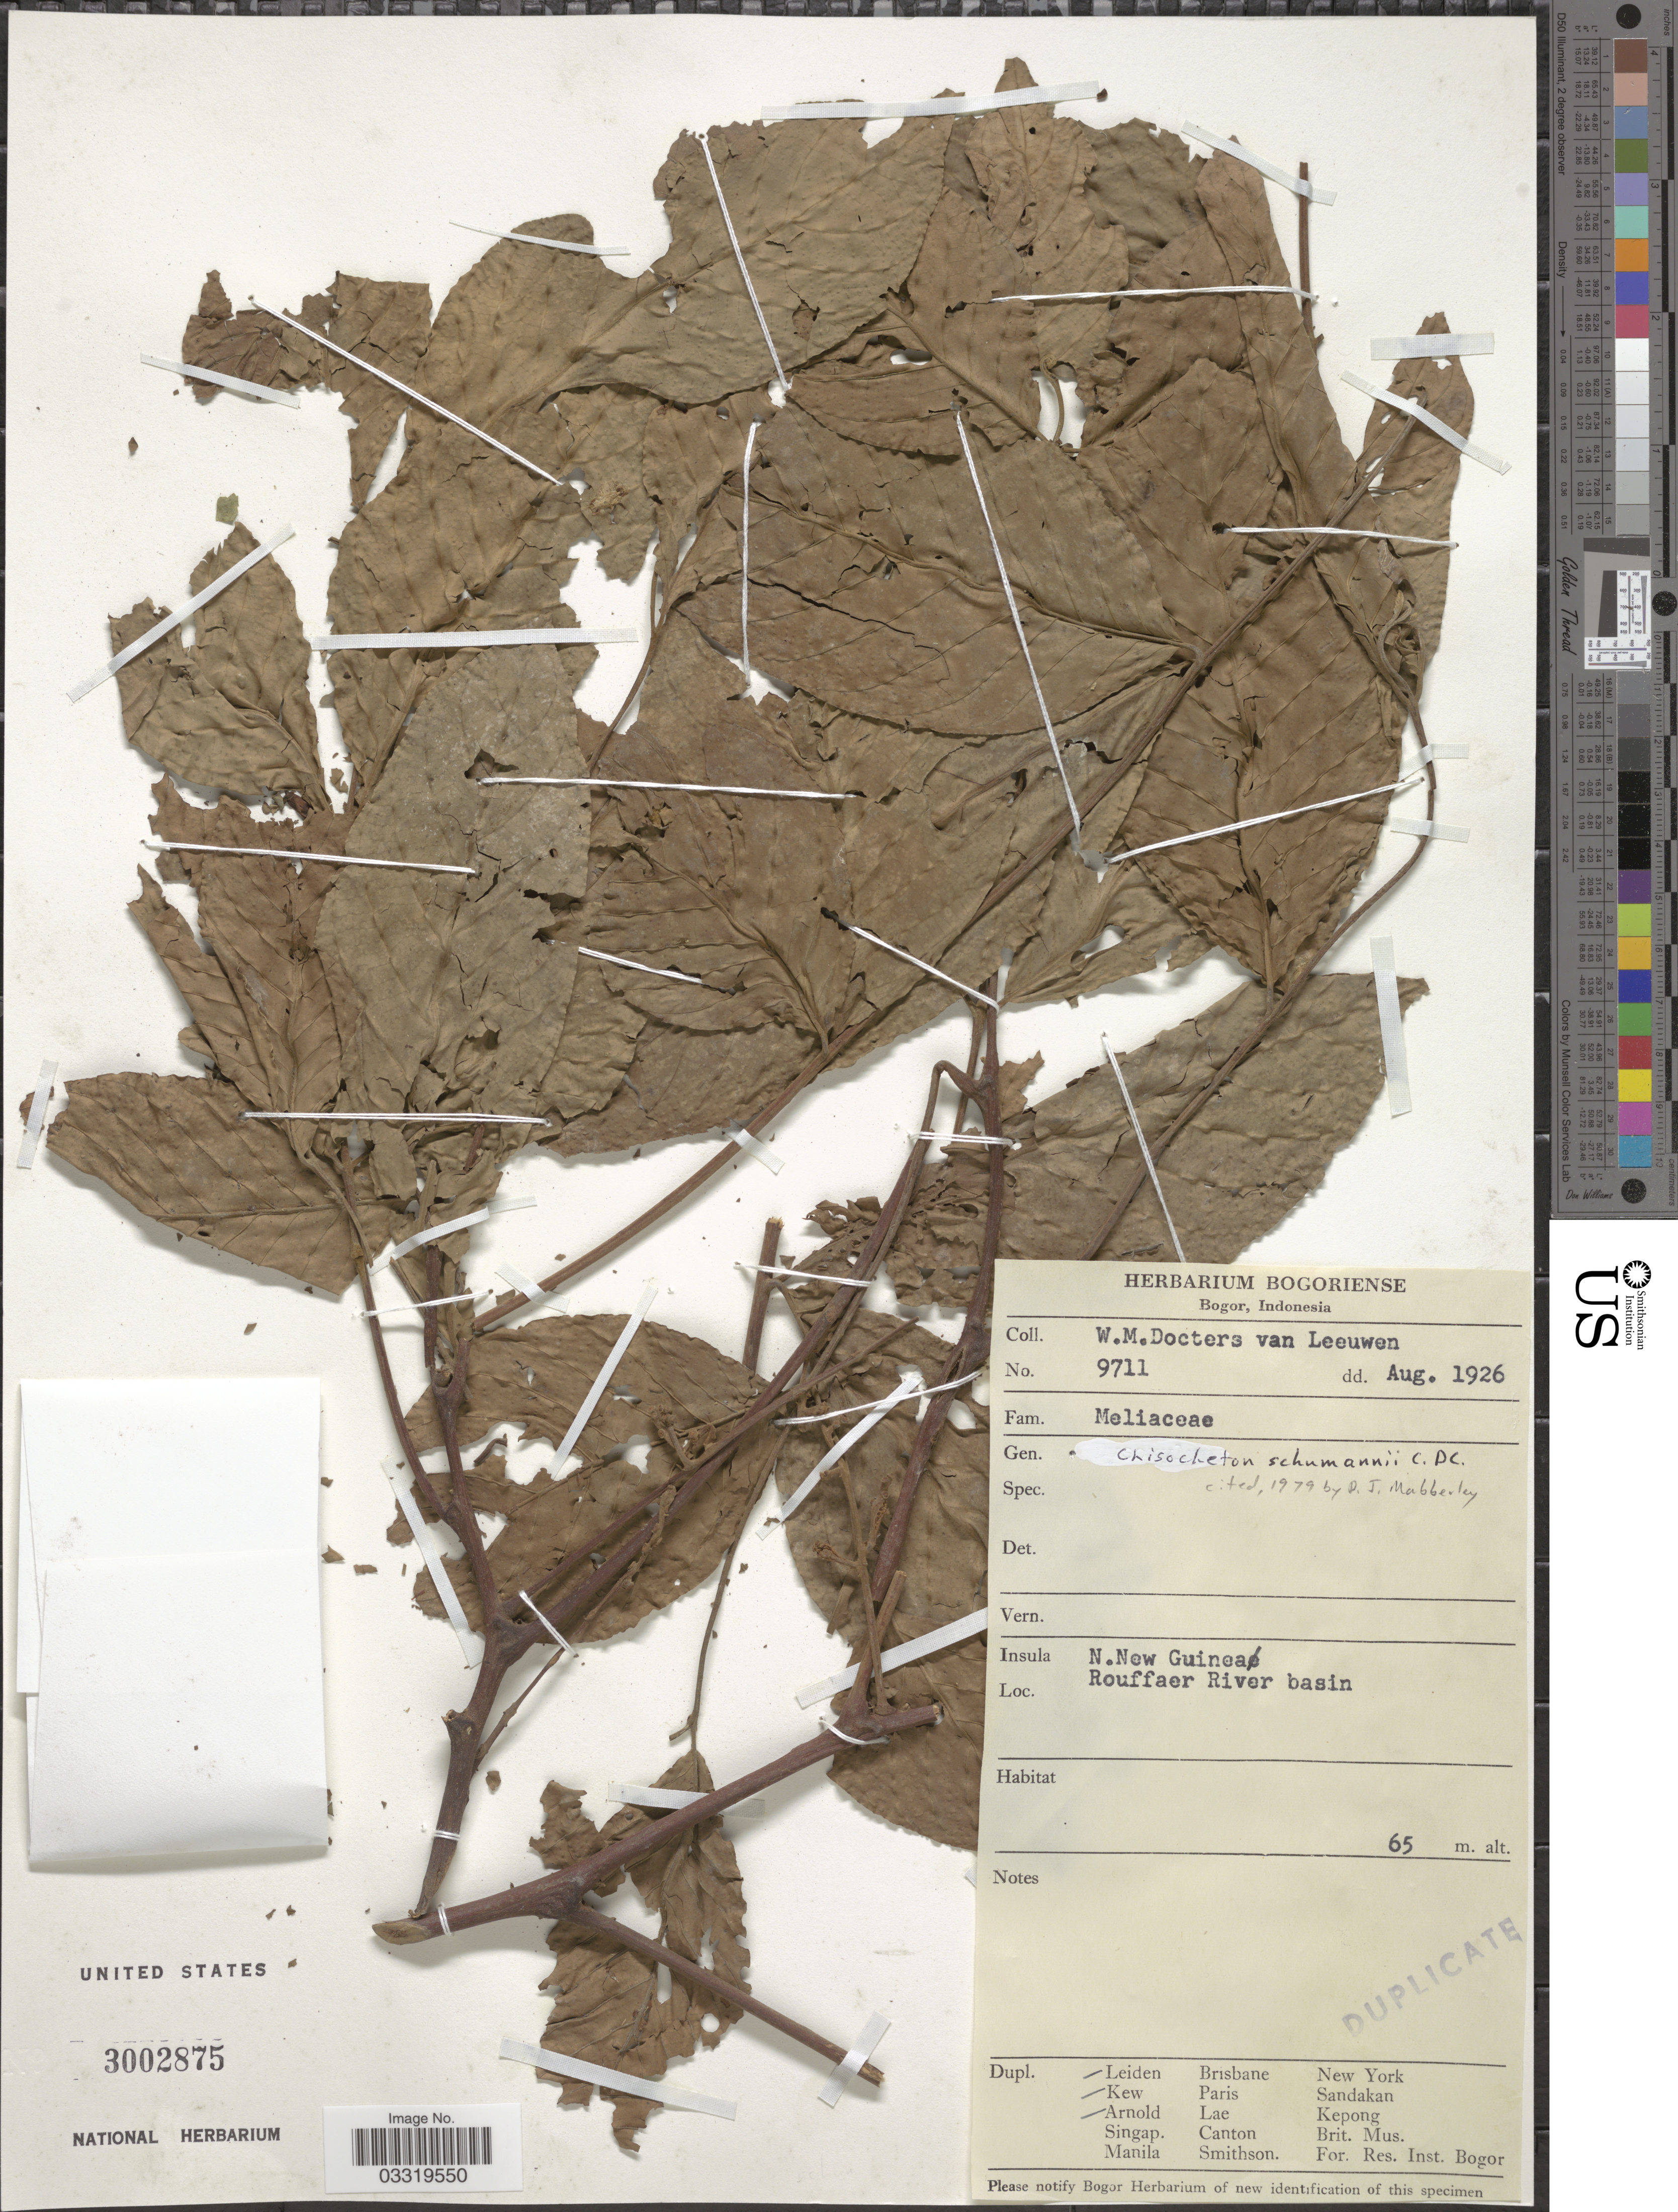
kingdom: Plantae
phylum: Tracheophyta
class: Magnoliopsida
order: Sapindales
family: Meliaceae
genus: Chisocheton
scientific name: Chisocheton lasiocarpus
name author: (Miq.) Valeton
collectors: W. Docters van Leeuwen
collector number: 9711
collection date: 1926-08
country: Indonesia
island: New Guinea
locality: Insula N. New Guinea. Rouffaer River basin.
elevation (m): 65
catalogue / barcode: US 3002875